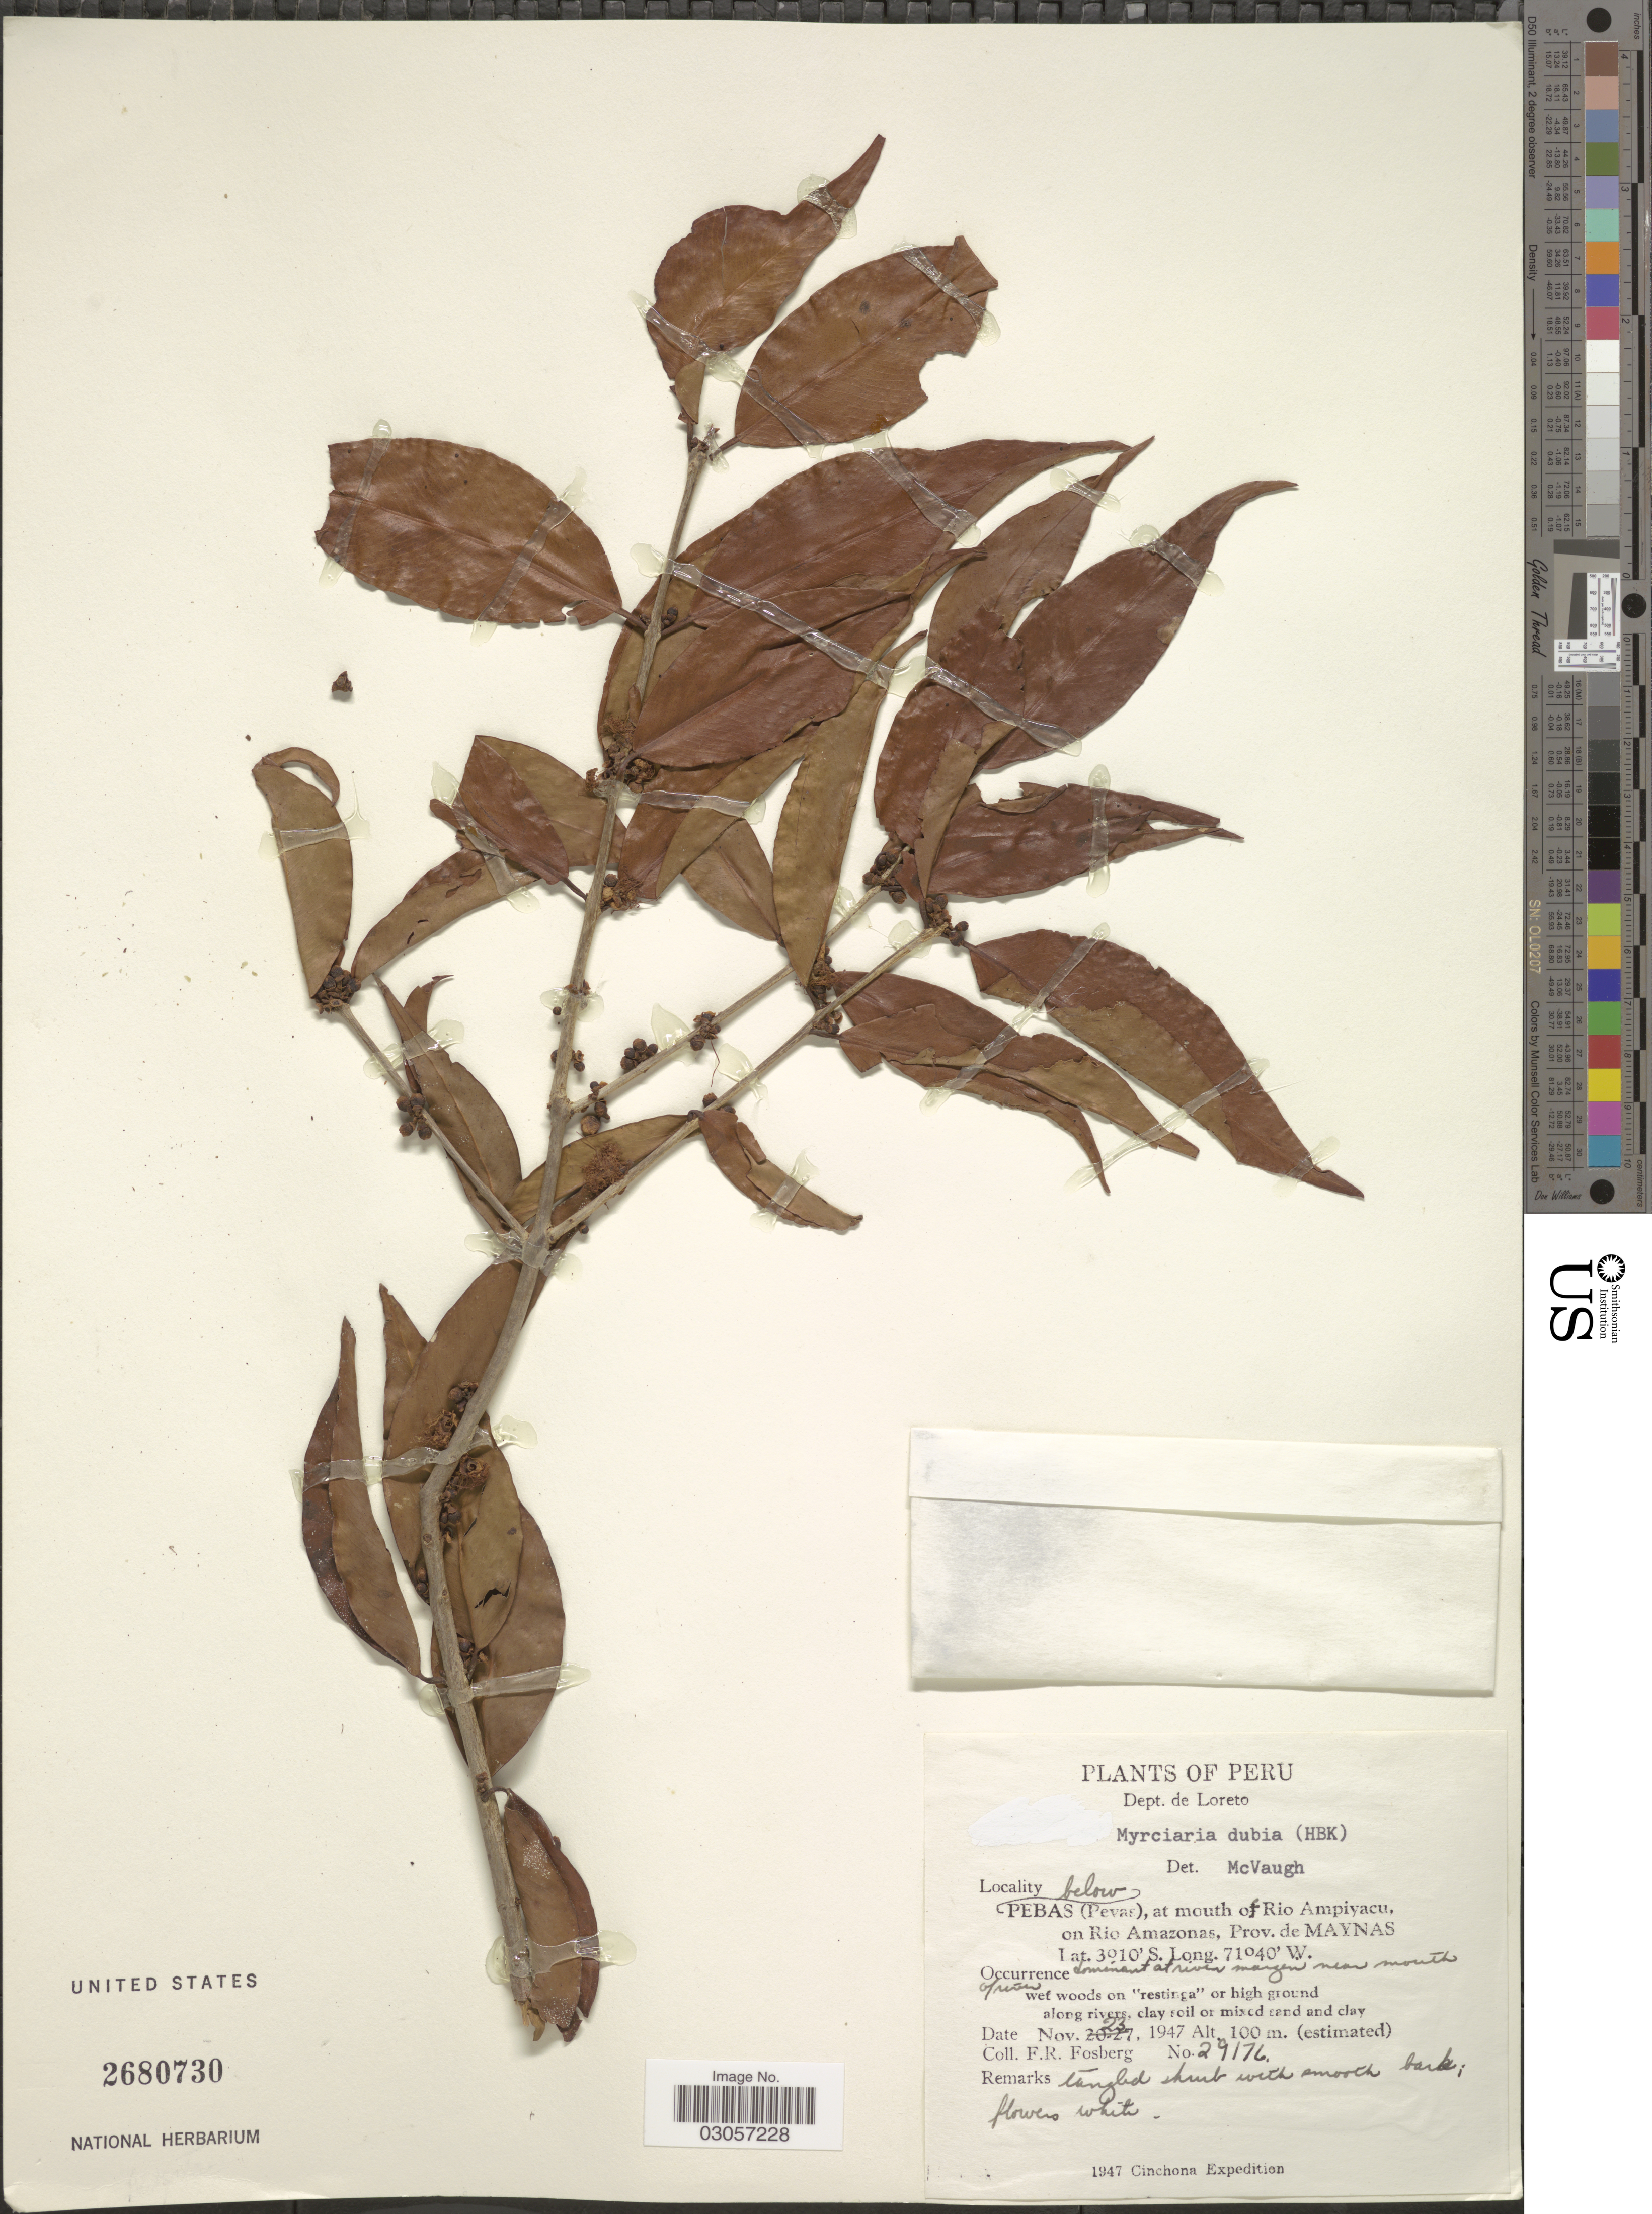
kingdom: Plantae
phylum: Tracheophyta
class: Magnoliopsida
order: Myrtales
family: Myrtaceae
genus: Myrciaria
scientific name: Myrciaria dubia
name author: (Kunth) McVaugh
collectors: F. R. Fosberg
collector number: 29176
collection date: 1947-11-23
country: Peru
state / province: Loreto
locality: Dept. de Loreto, below Pebas (Pevas) at mouth of Rio Ampiyacu, on Rio Amazonas, Prov. de Maynas.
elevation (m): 100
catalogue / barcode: US 2680730